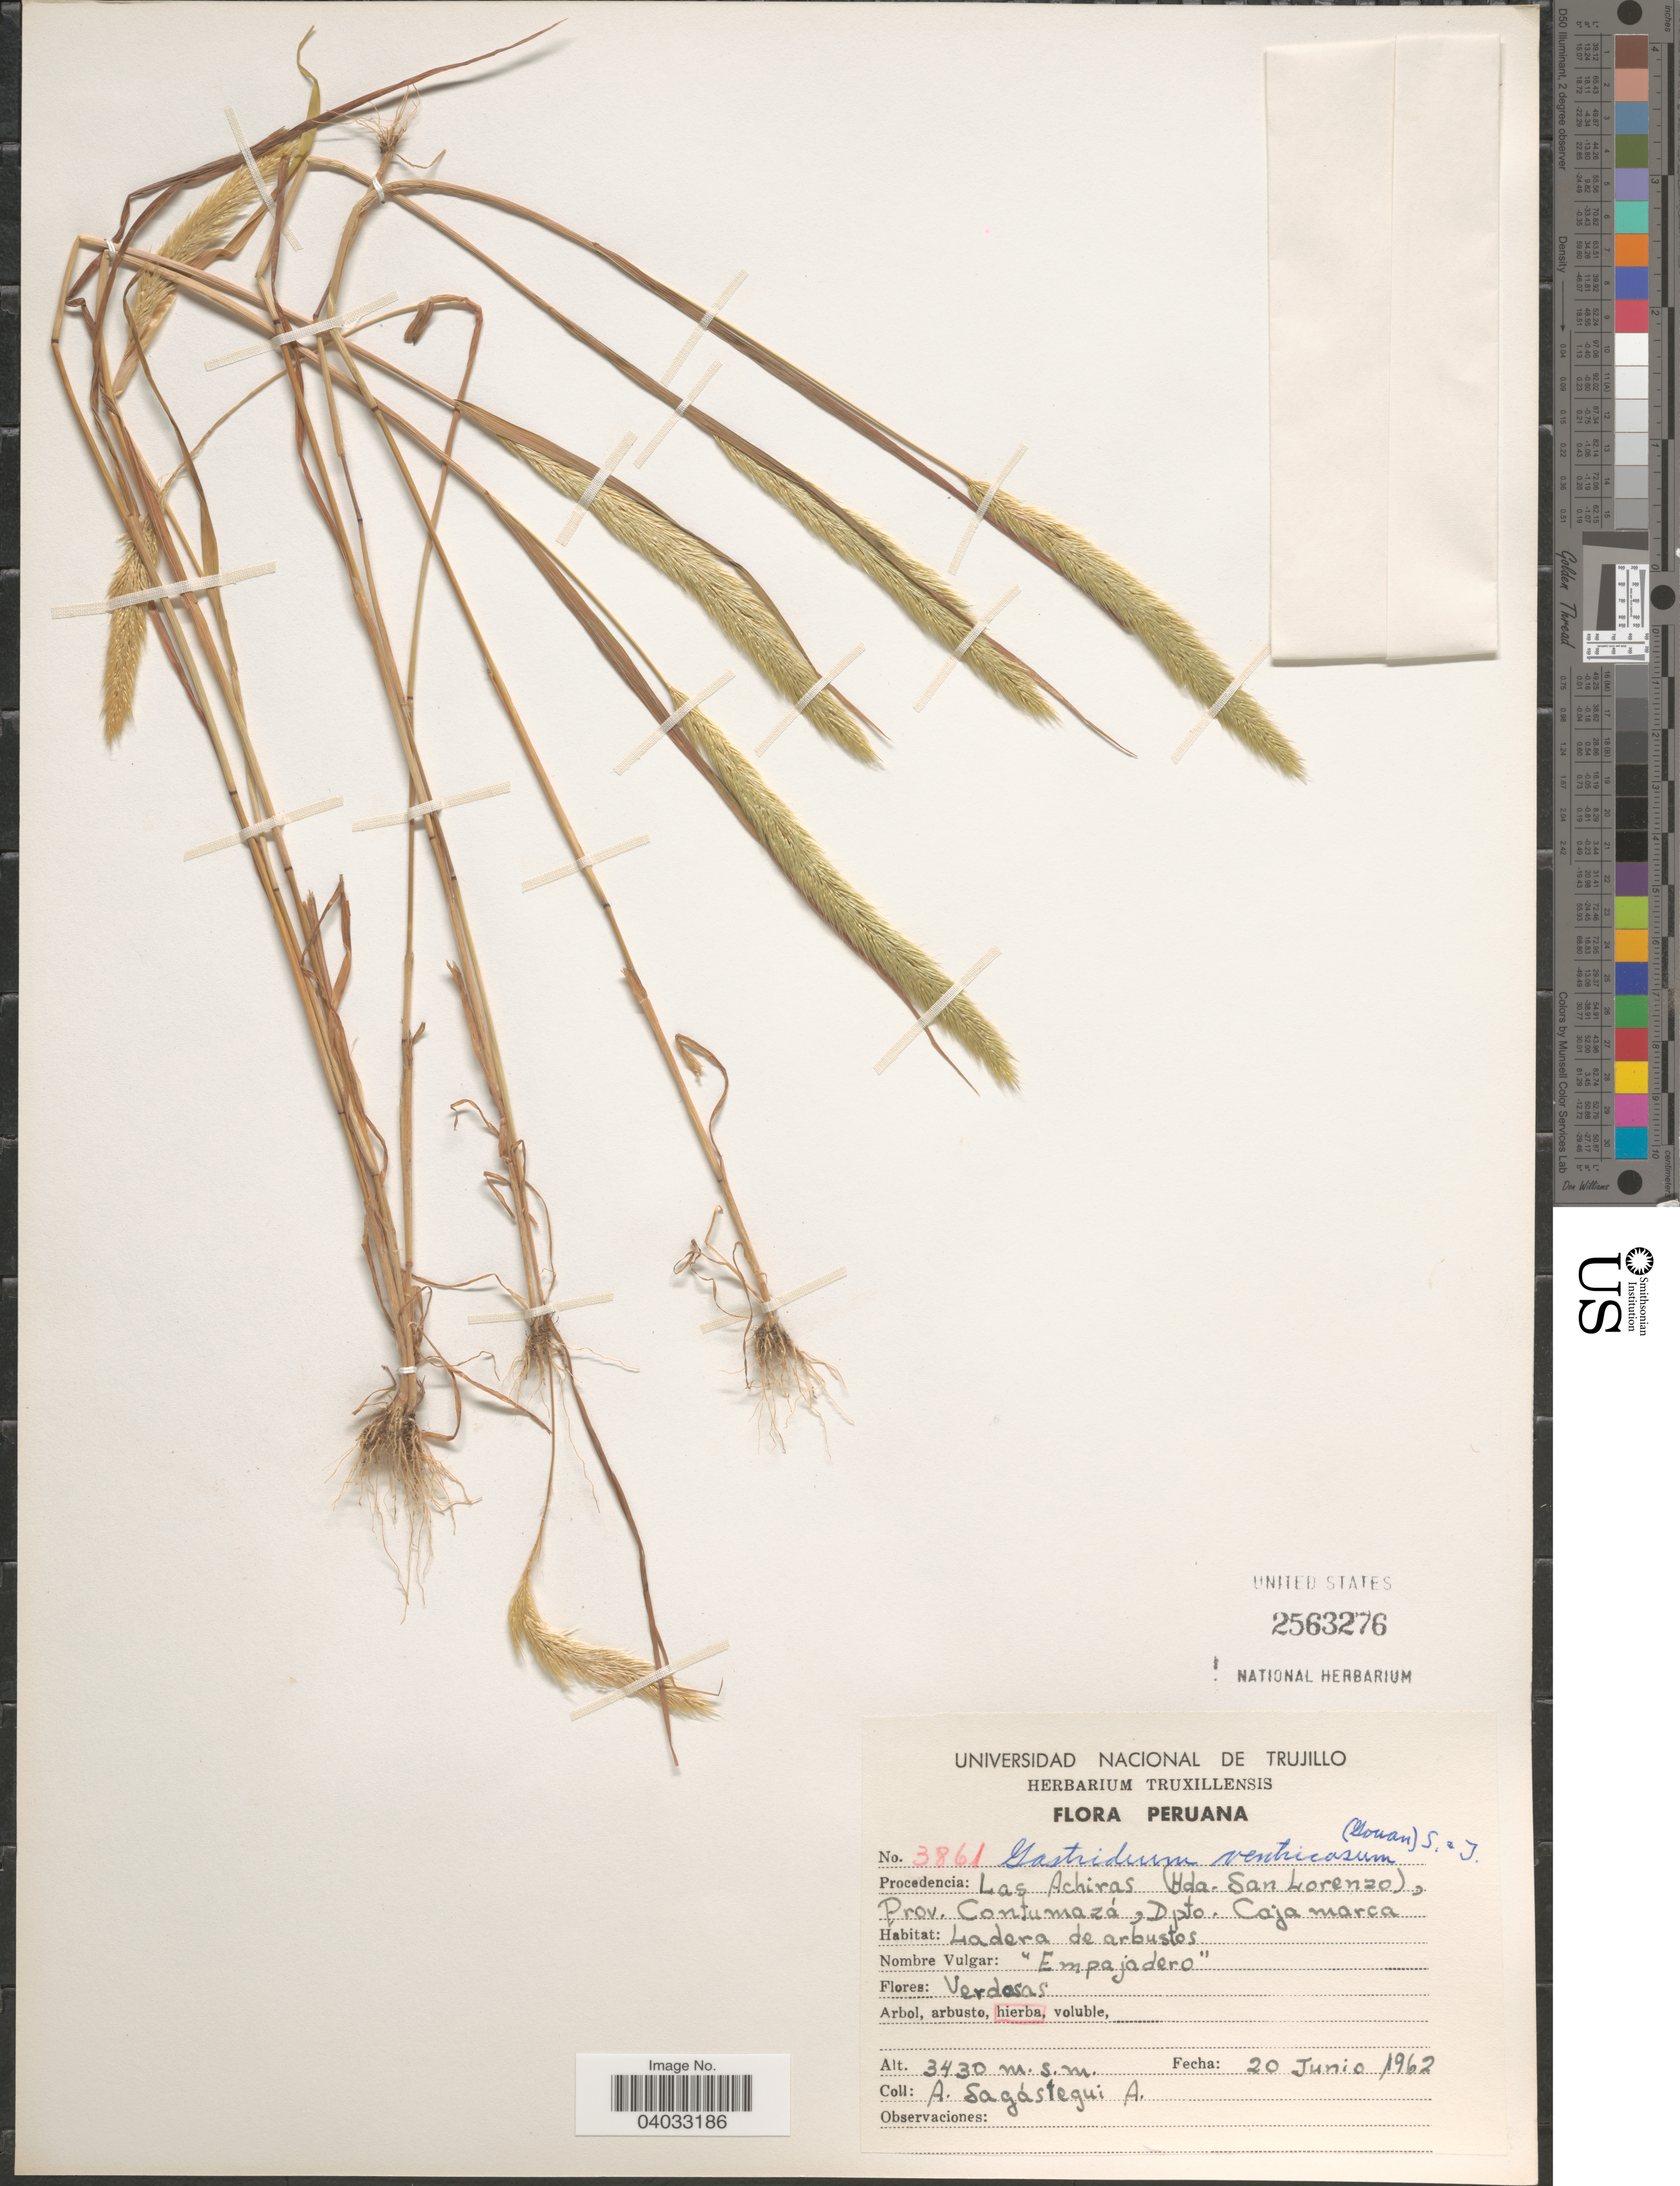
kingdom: Plantae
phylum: Tracheophyta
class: Liliopsida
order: Poales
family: Poaceae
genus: Gastridium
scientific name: Gastridium ventricosum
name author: (Gouan) Schinz & Thell.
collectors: A. Sagástegui A.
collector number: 3861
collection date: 1962-06-20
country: Peru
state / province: Cajamarca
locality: Procedencia: Las Achiras (Hda. San Lorenzo), Prov. Contumazá, Dpto. Cajamarca.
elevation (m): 3430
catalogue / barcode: US 2563276